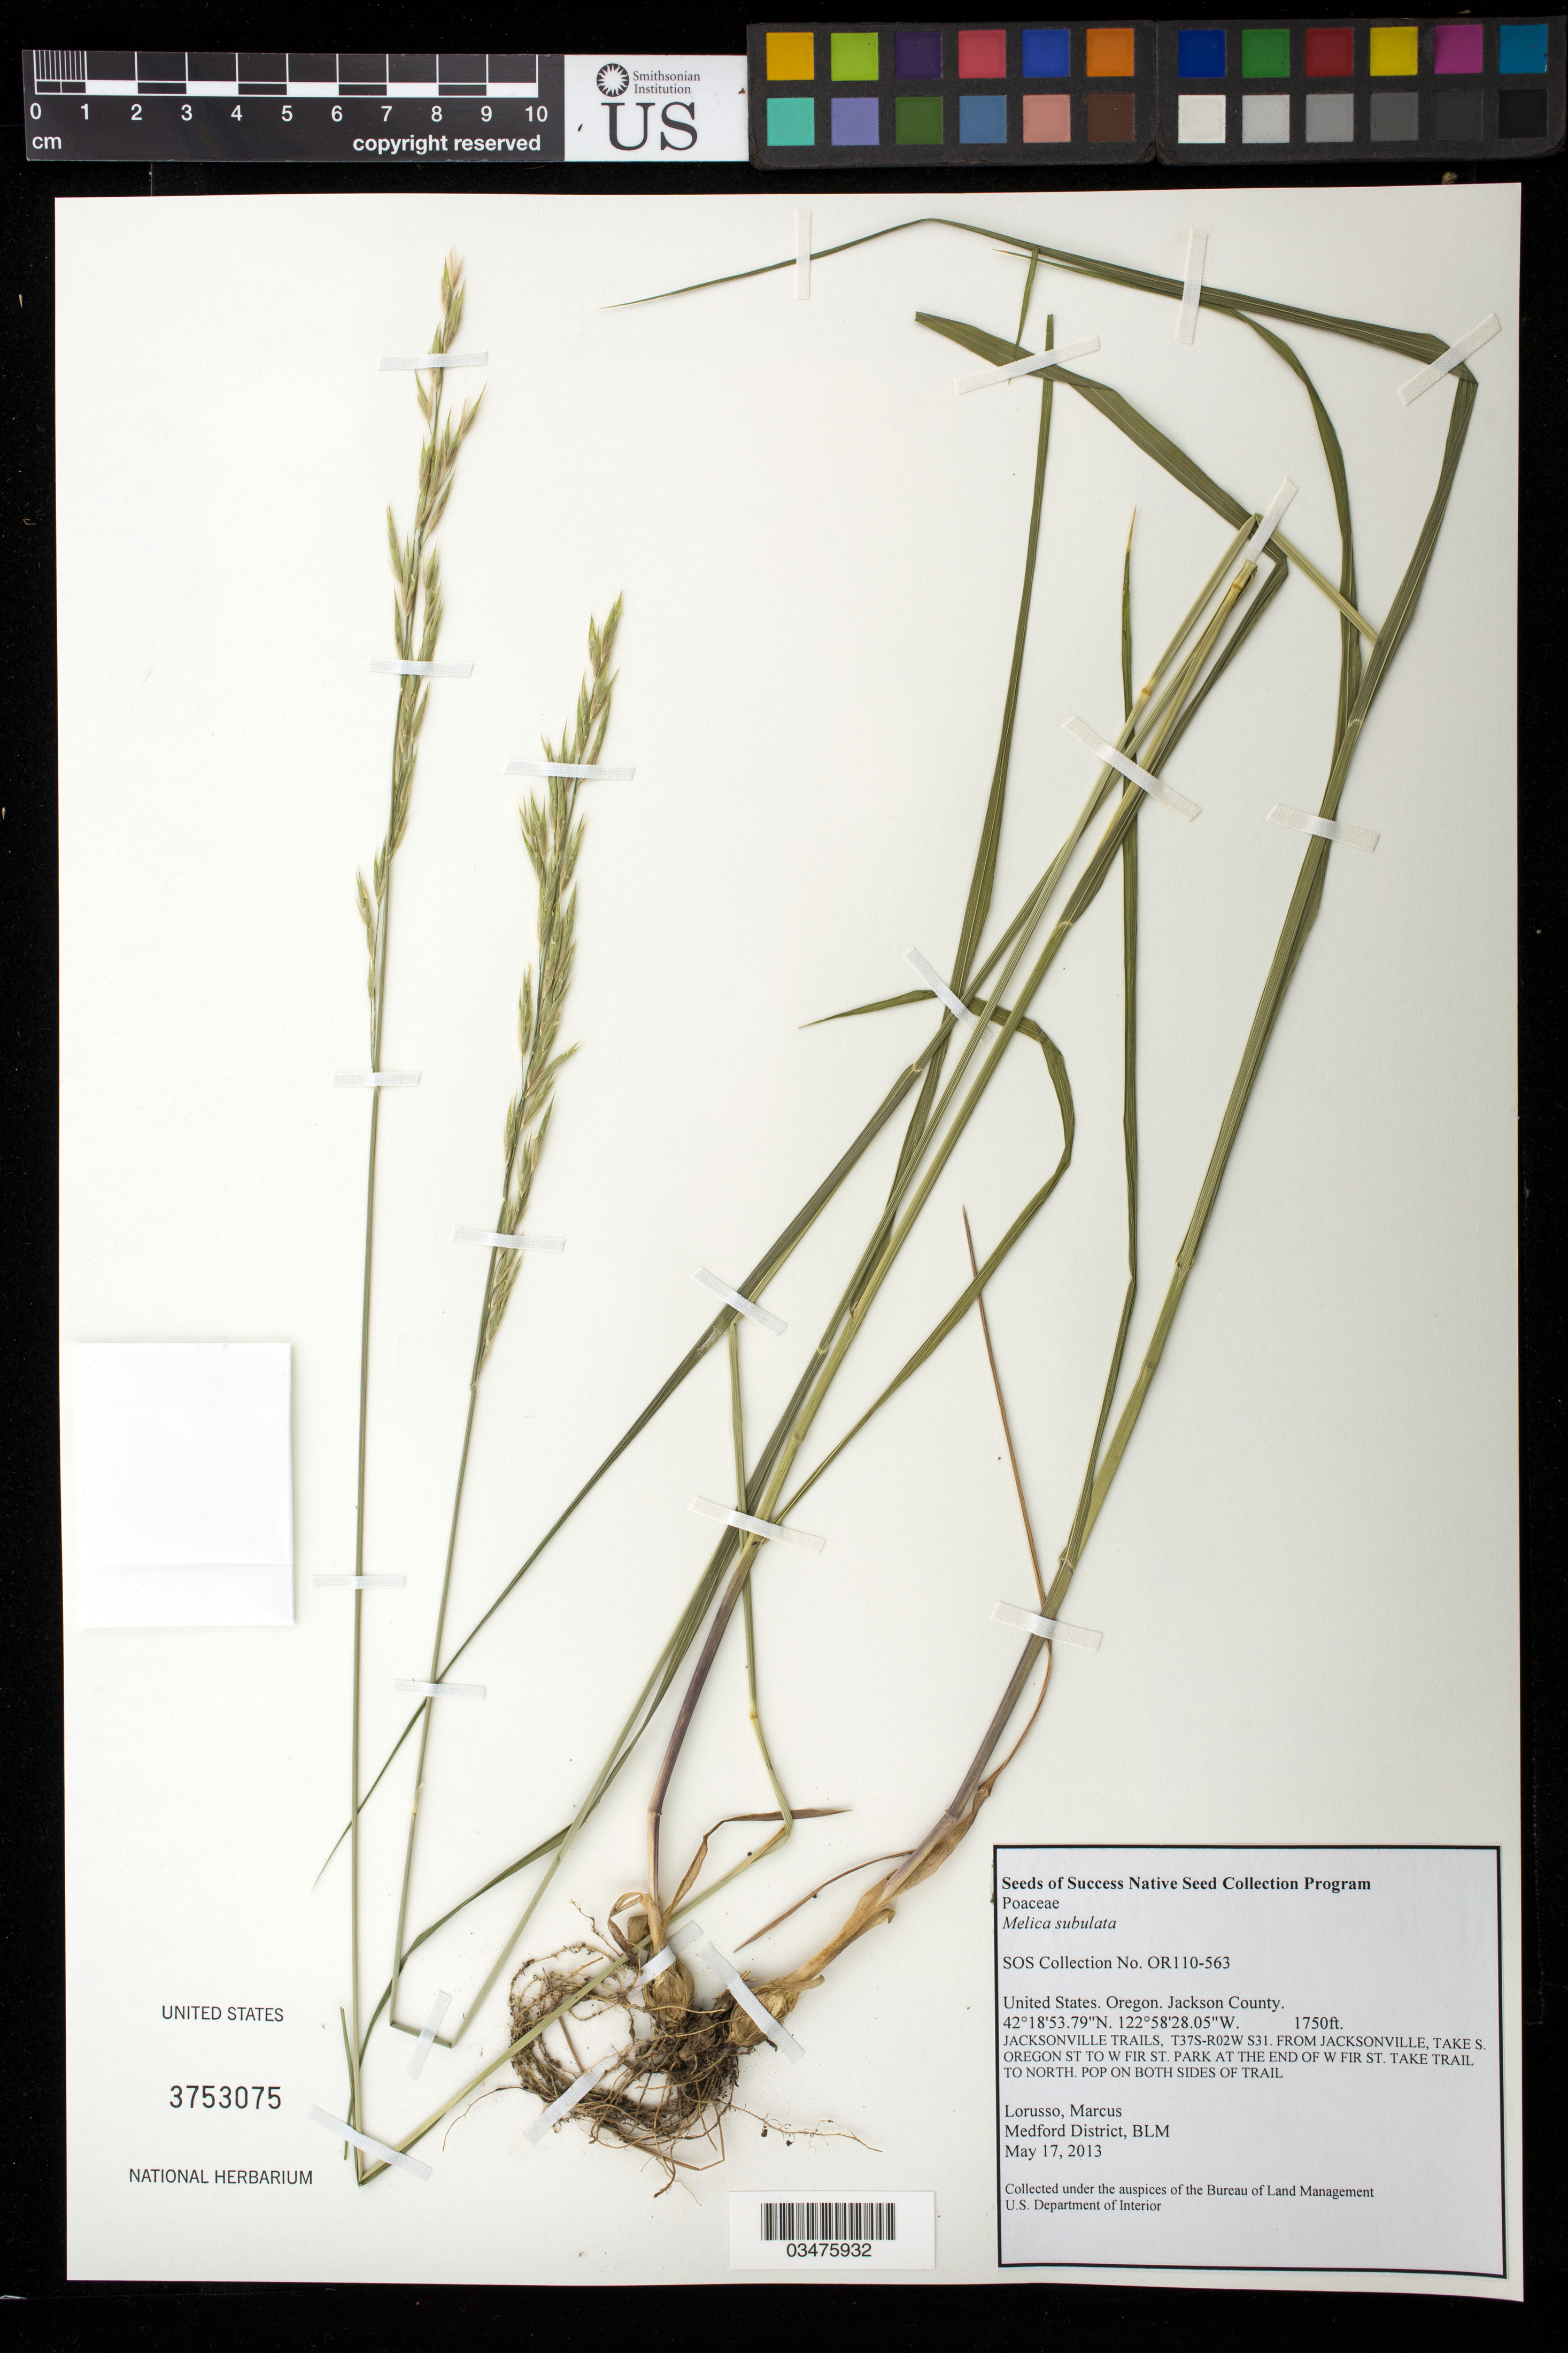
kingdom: Plantae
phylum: Tracheophyta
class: Liliopsida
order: Poales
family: Poaceae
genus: Melica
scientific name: Melica subulata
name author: (Griseb.) Scribn.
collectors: M. Lorusso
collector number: OR110-563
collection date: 2013-05-17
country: United States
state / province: Oregon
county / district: Jackson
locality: Jacksonville Trails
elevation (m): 533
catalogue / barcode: US 3753075